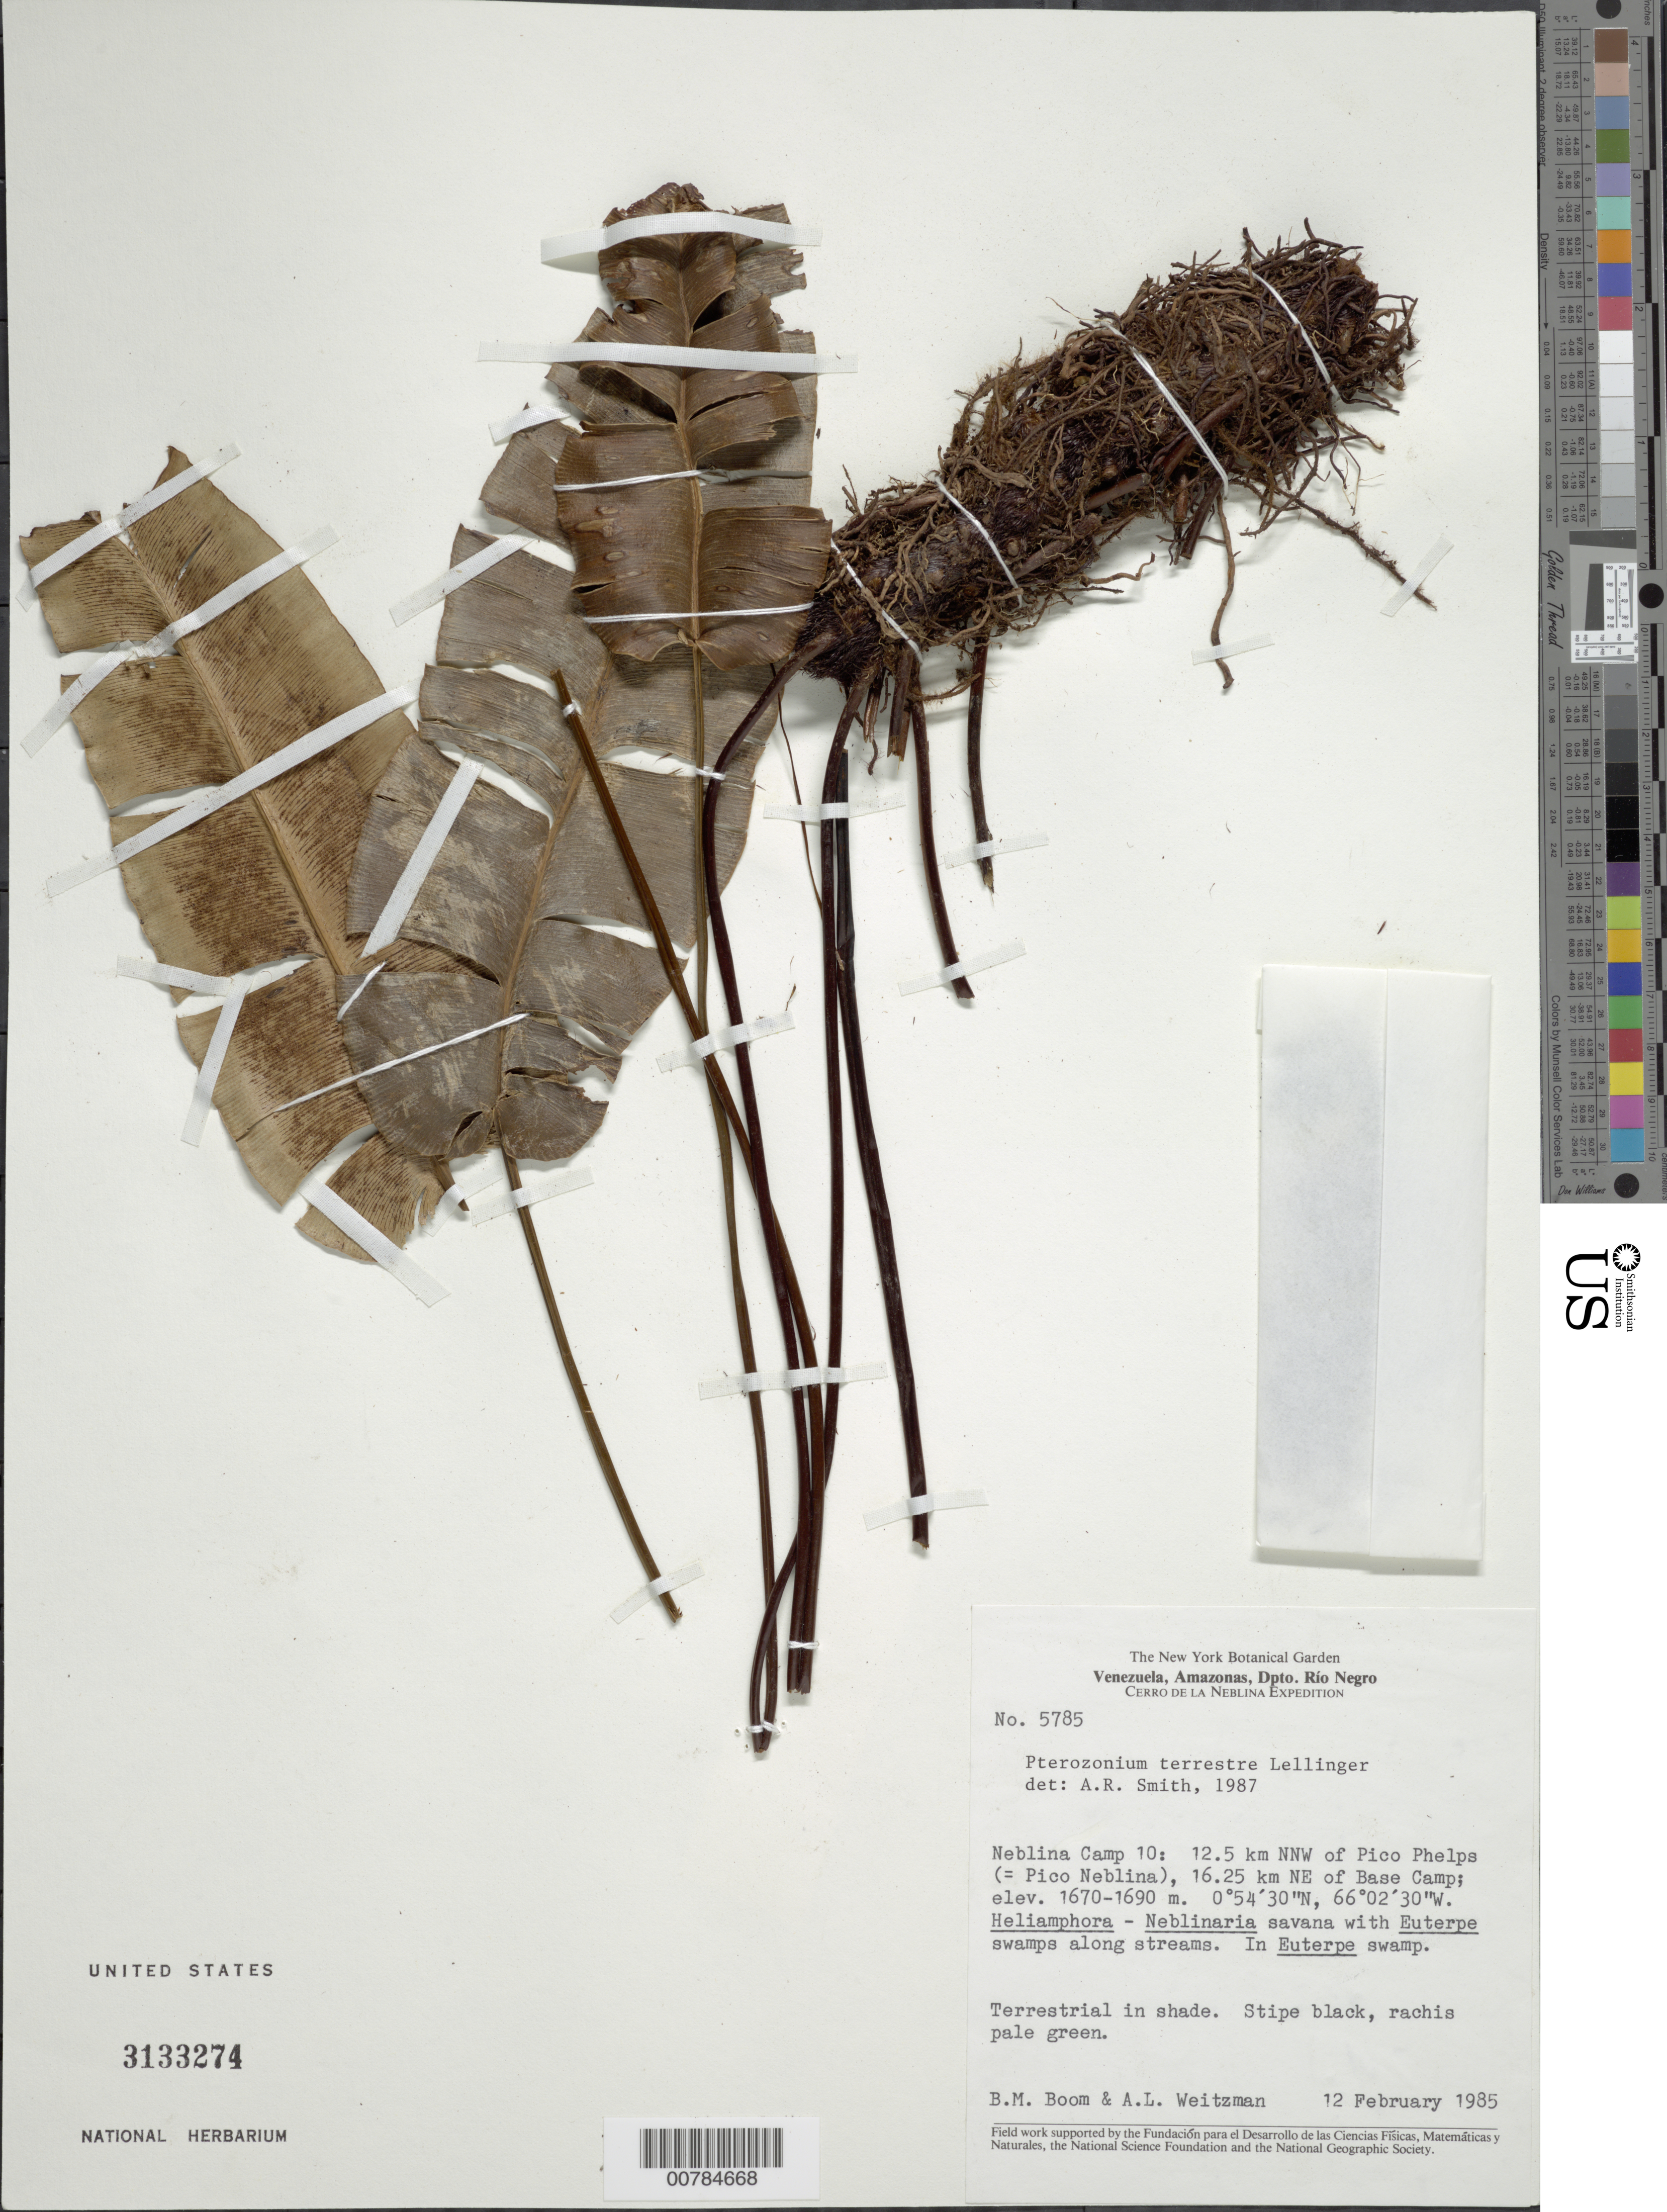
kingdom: Plantae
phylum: Tracheophyta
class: Polypodiopsida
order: Polypodiales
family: Pteridaceae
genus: Pterozonium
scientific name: Pterozonium terrestre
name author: Lellinger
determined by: Smith, Alan R., (UC)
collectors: B. M. Boom, A. L. Weitzman & W. R. Buck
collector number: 5785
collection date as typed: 12-Feb-85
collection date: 1985-02-12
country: Venezuela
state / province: Amazonas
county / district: Río Negro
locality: Neblina Camp 10. 12.5 km NNW of Pico Phelps (=Pico Neblina),16.25 km NE of Base Camp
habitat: Heliamphora-Neblinaria savanna with Euterpe swamps along streams; in Euterpe swamp in shade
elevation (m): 1670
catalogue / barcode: US 3133274